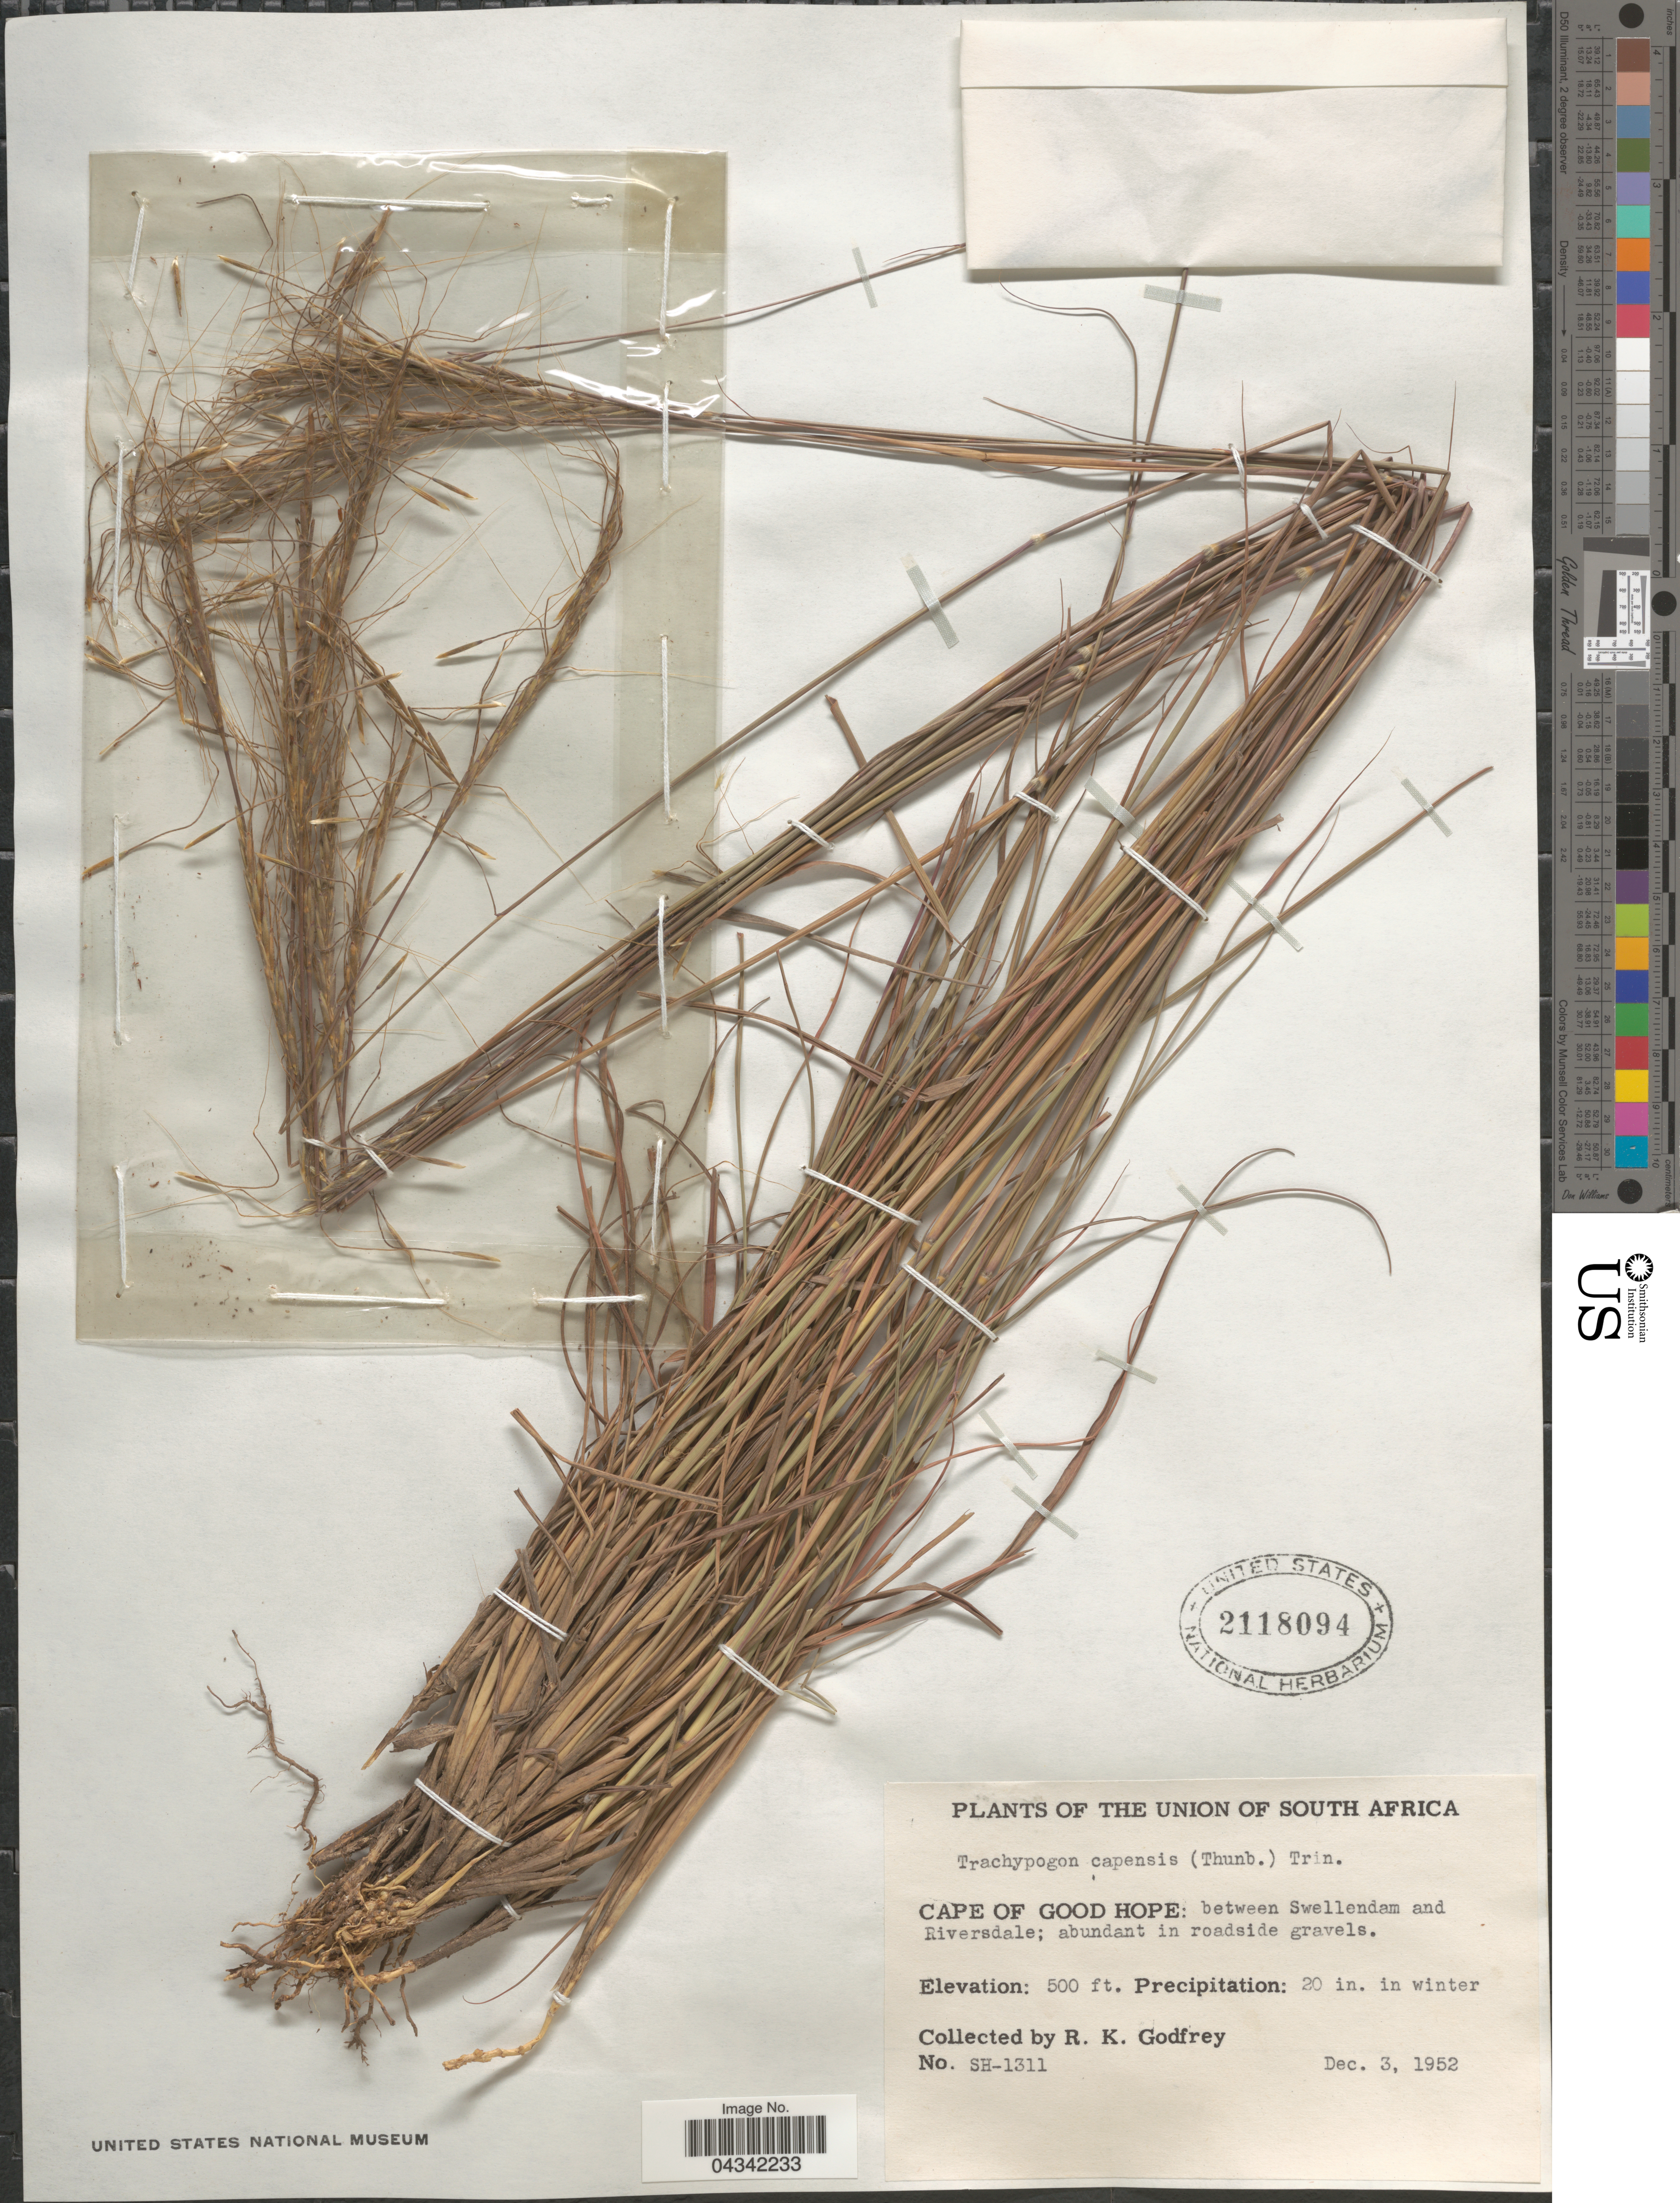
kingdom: Plantae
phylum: Tracheophyta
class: Liliopsida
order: Poales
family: Poaceae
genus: Trachypogon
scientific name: Trachypogon spicatus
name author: (L. f.) Kuntze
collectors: R. K. Godfrey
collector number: SH-1311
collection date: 1952-12-03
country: South Africa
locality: Union of South Africa. Cape of Good Hope: between Swellendam and Riversdale.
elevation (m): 152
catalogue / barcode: US 2118094